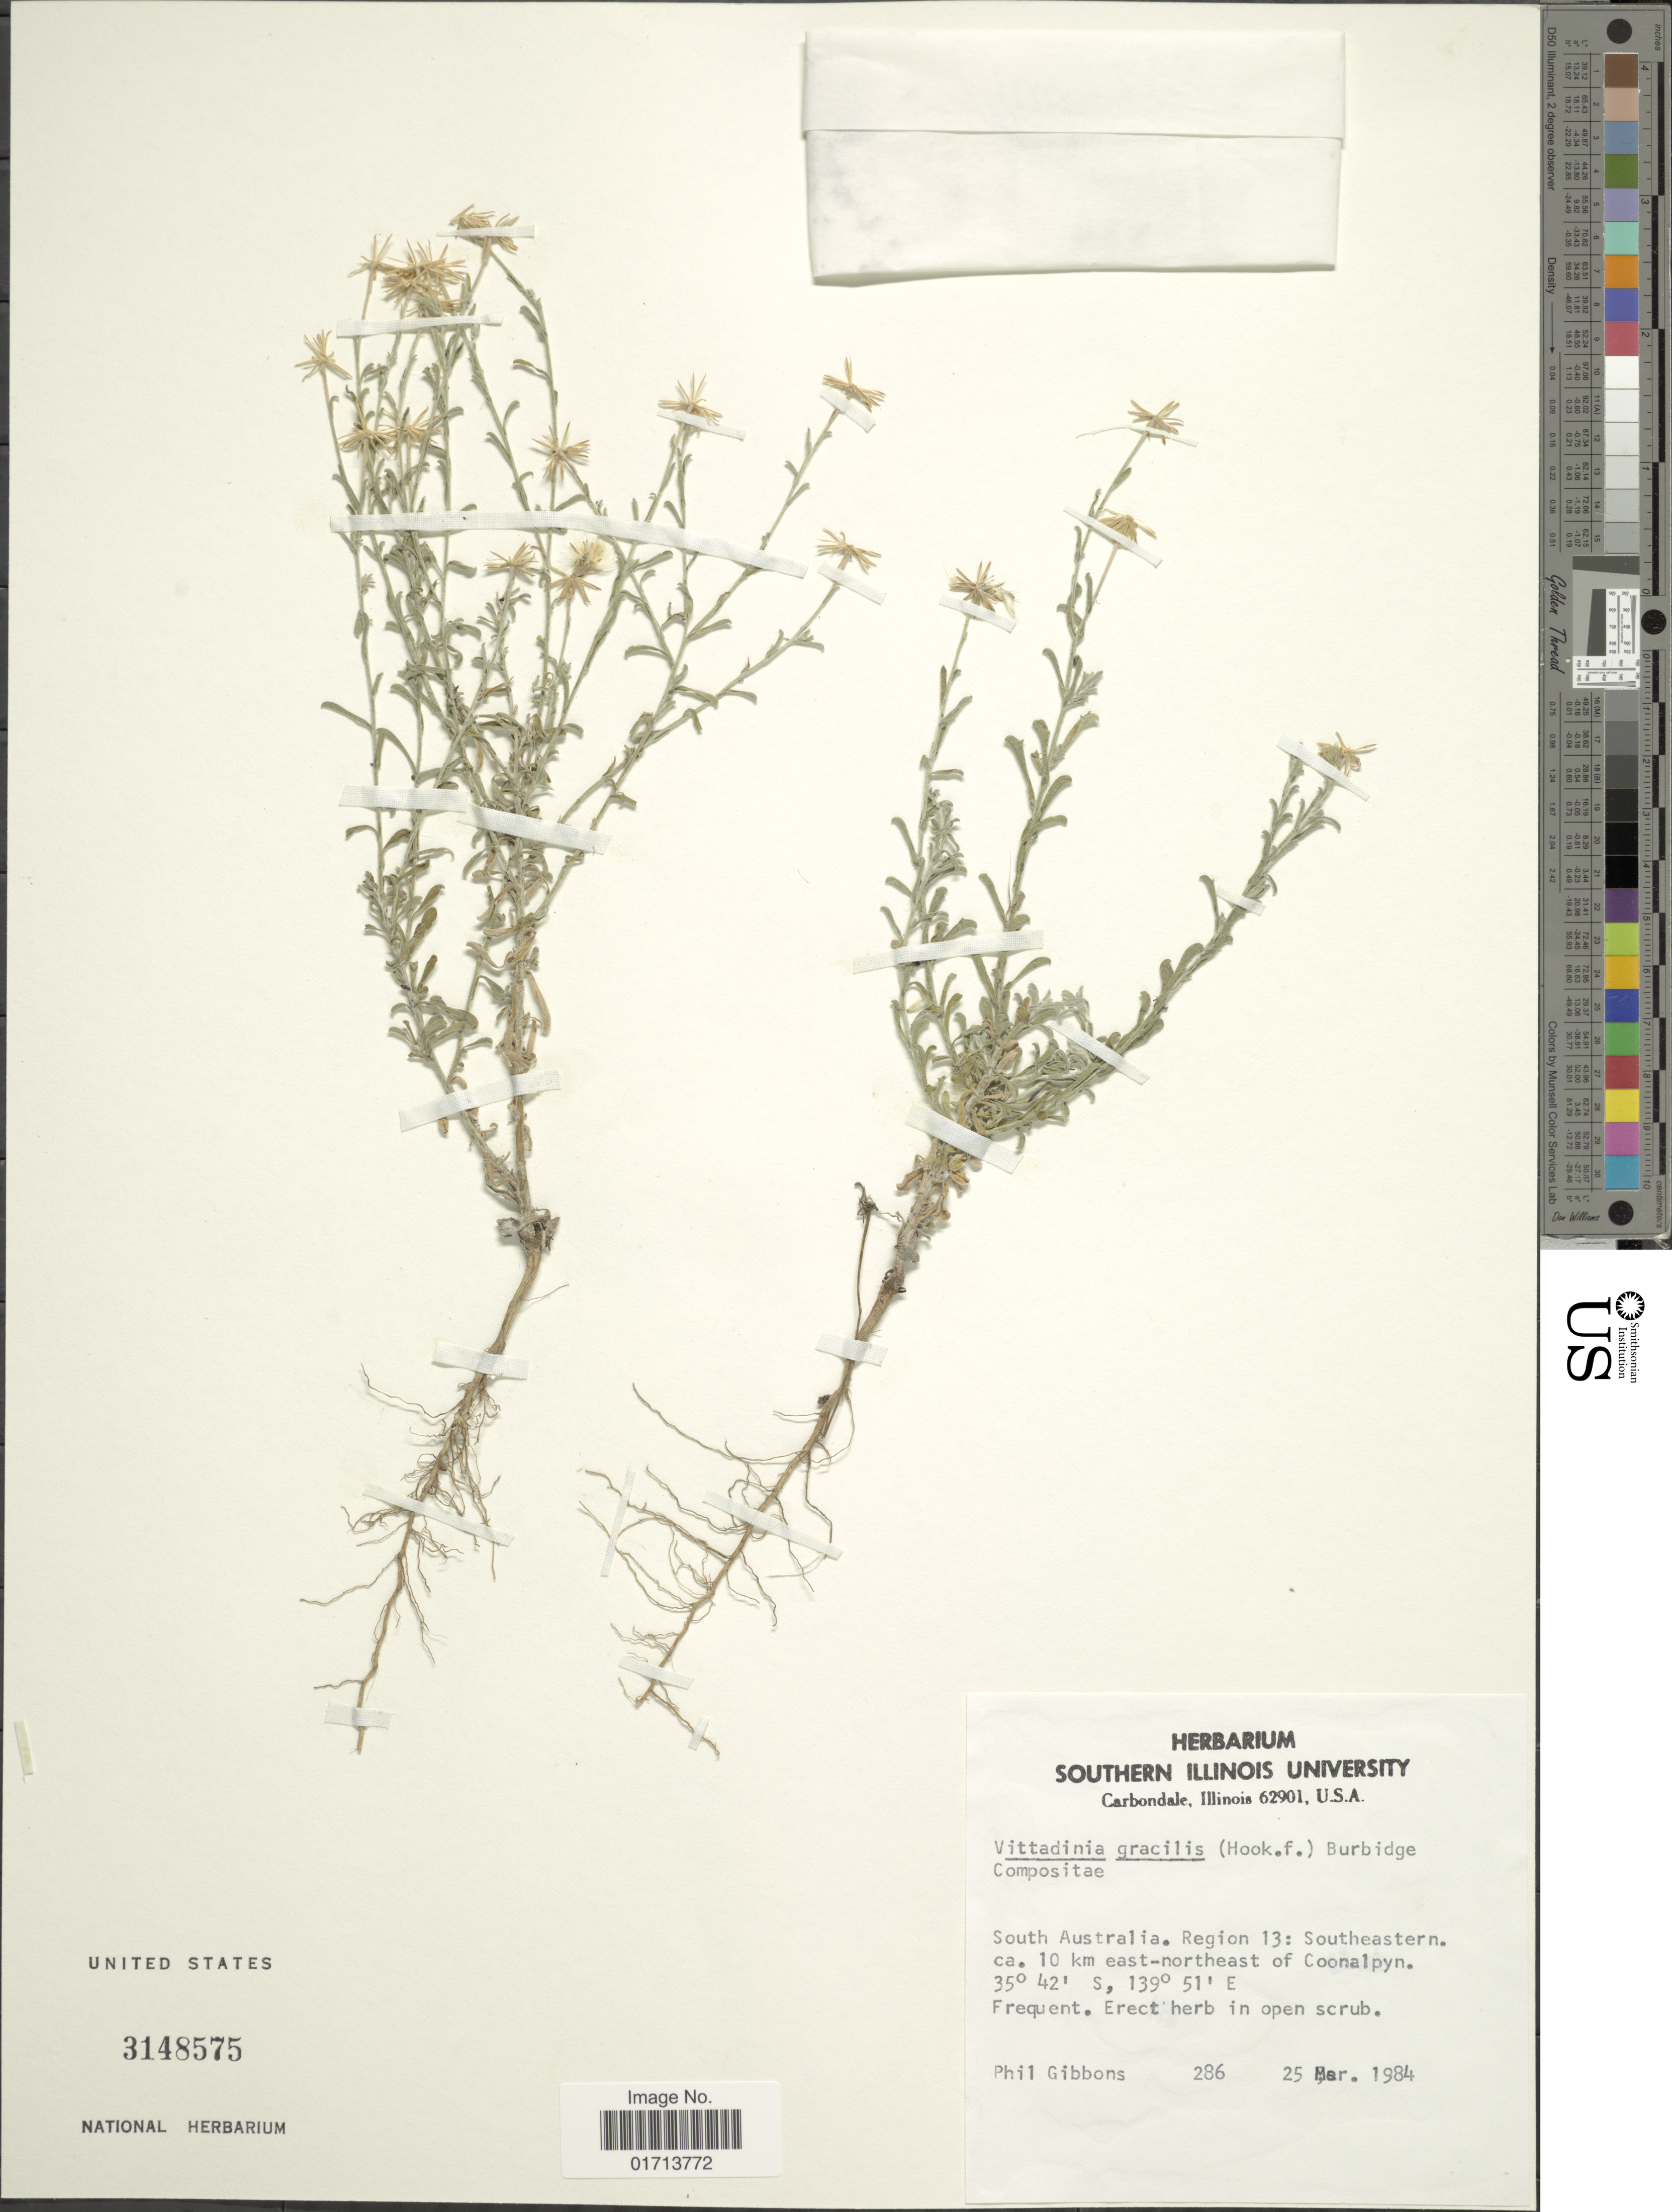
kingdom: Plantae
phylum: Tracheophyta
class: Magnoliopsida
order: Asterales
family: Asteraceae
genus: Vittadinia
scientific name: Vittadinia gracilis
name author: (Hook. f.) N.T. Burb.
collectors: P. Gibbons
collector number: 286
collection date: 1984-03-25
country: Australia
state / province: South Australia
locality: Region 13: Southeastern, Ca. 10 km east-northeast of Coonalpyn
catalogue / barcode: US 3148575